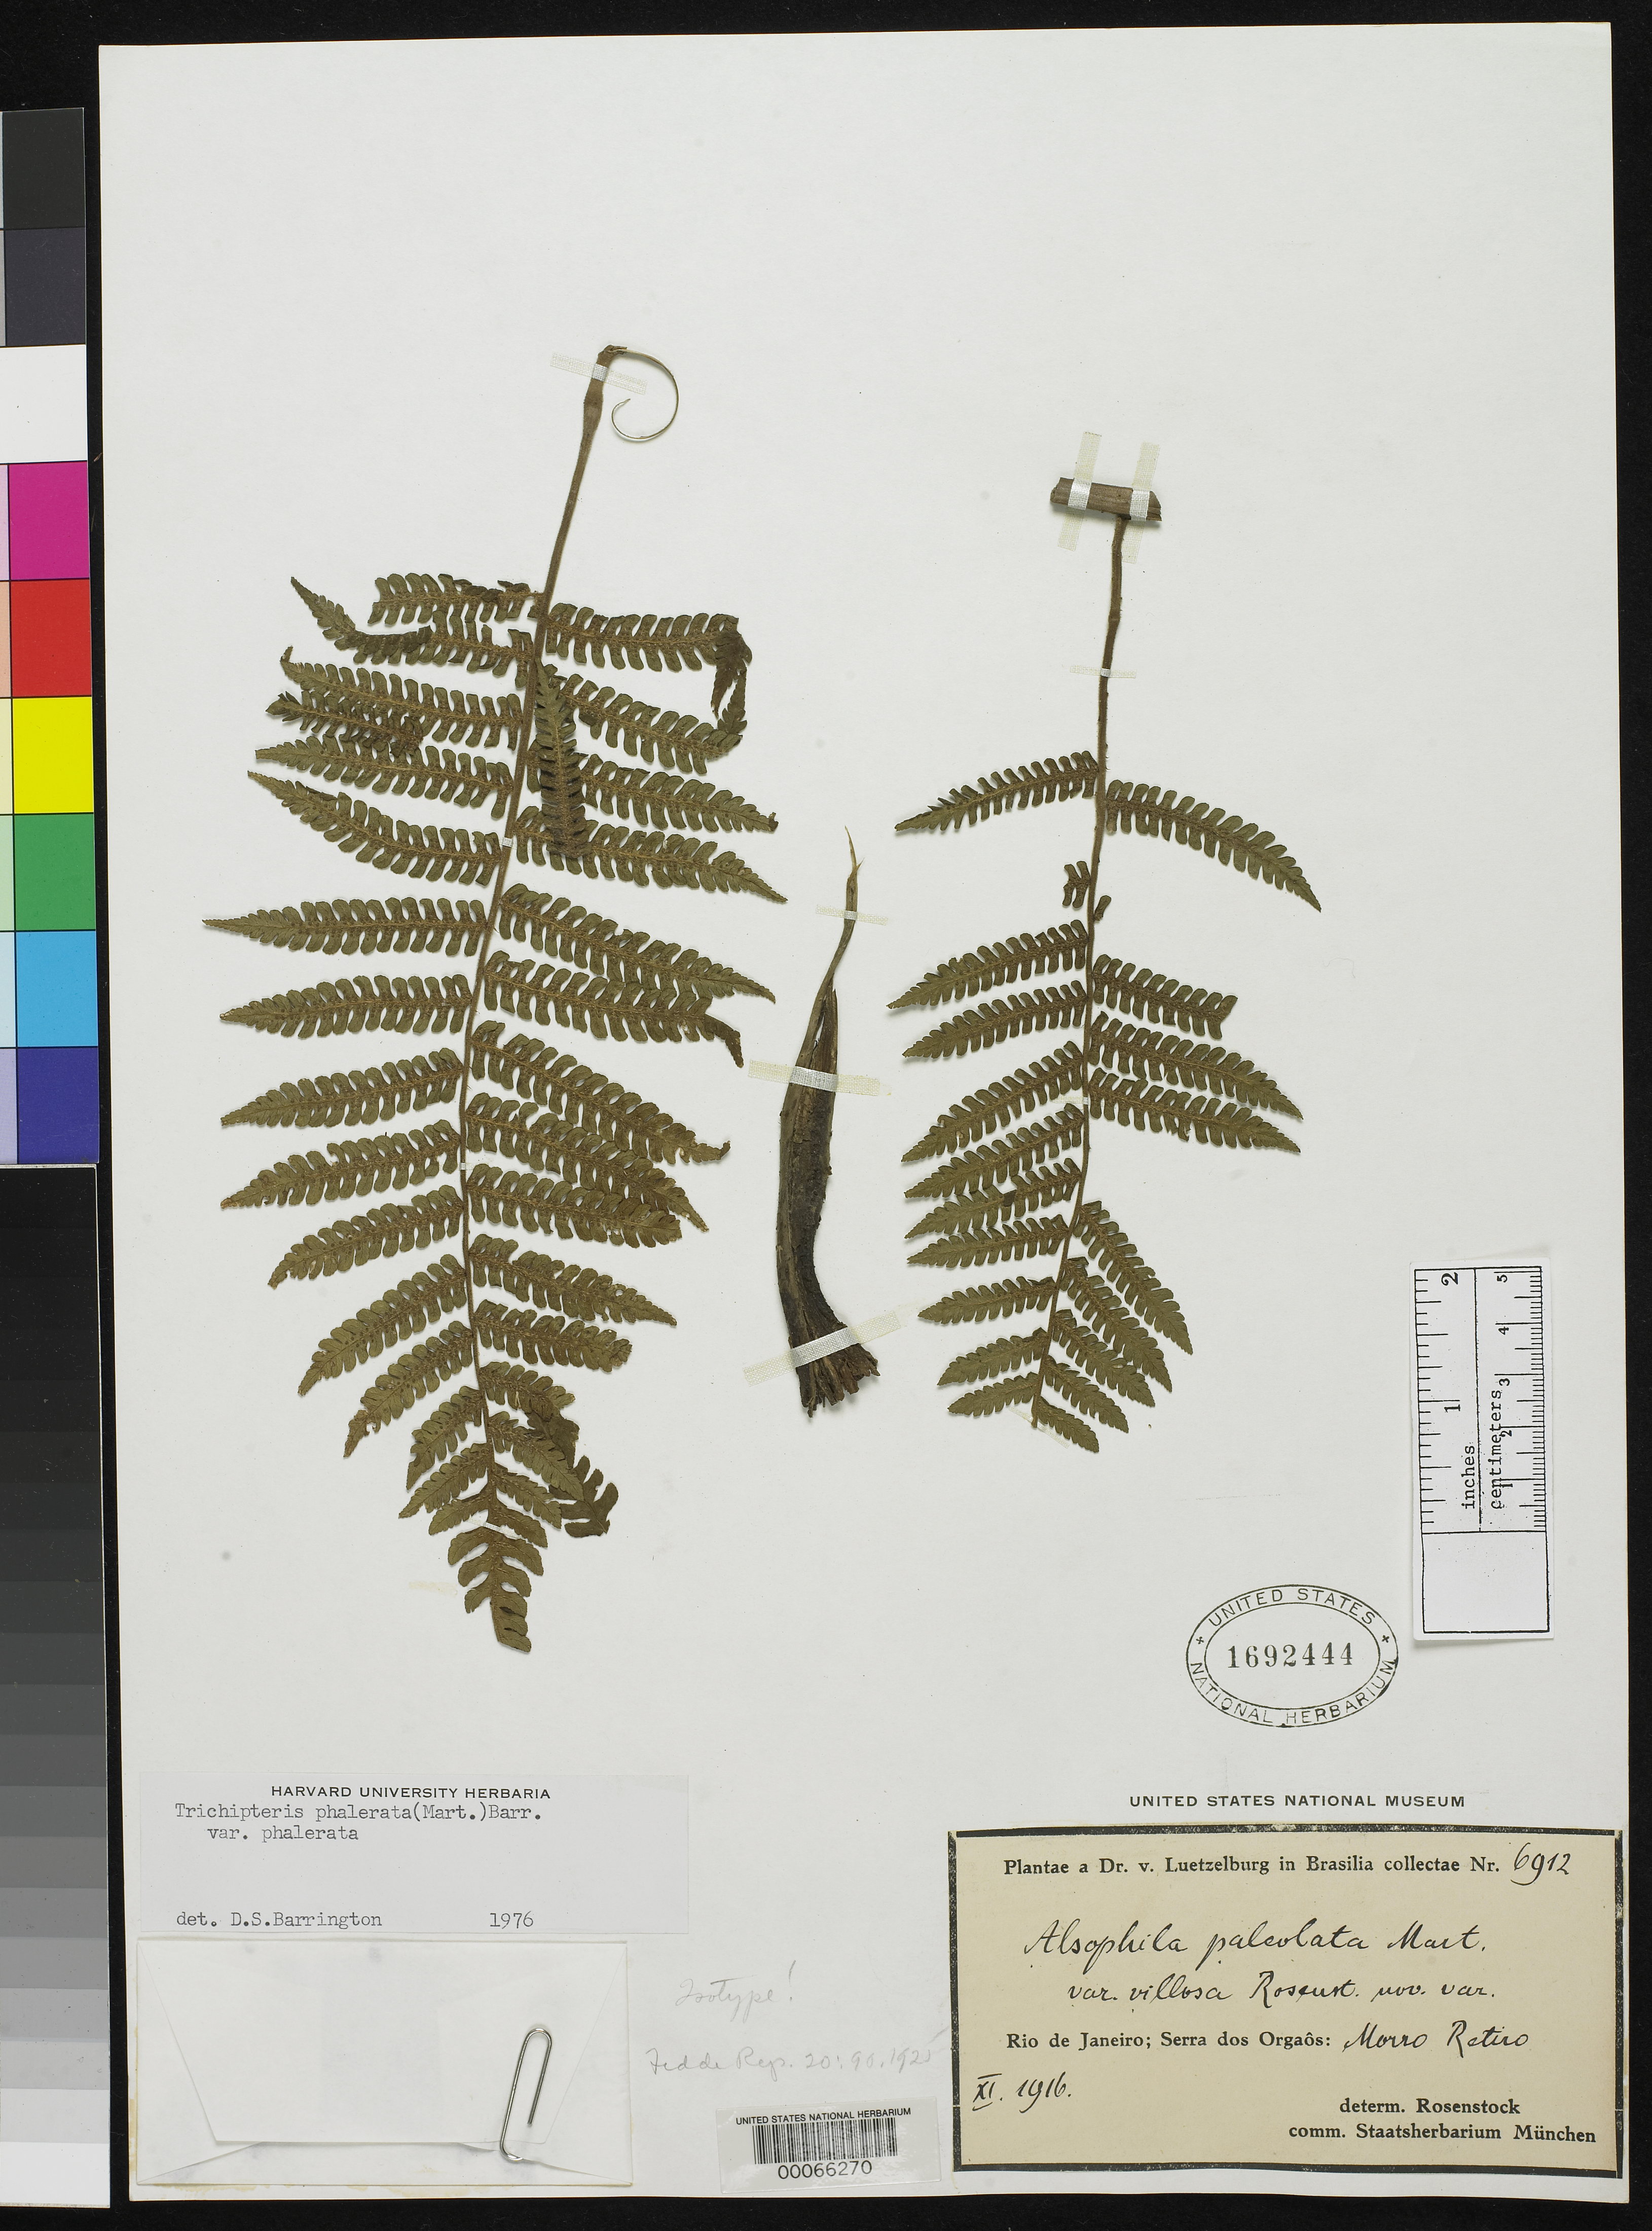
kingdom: Plantae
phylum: Tracheophyta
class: Polypodiopsida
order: Cyatheales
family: Cyatheaceae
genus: Alsophila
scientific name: Alsophila paleolata var. villosa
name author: Rosenst.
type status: Isotype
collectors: P. von Luetzelburg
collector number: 6912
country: Brazil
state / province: Minas Gerais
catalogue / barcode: US 1692444